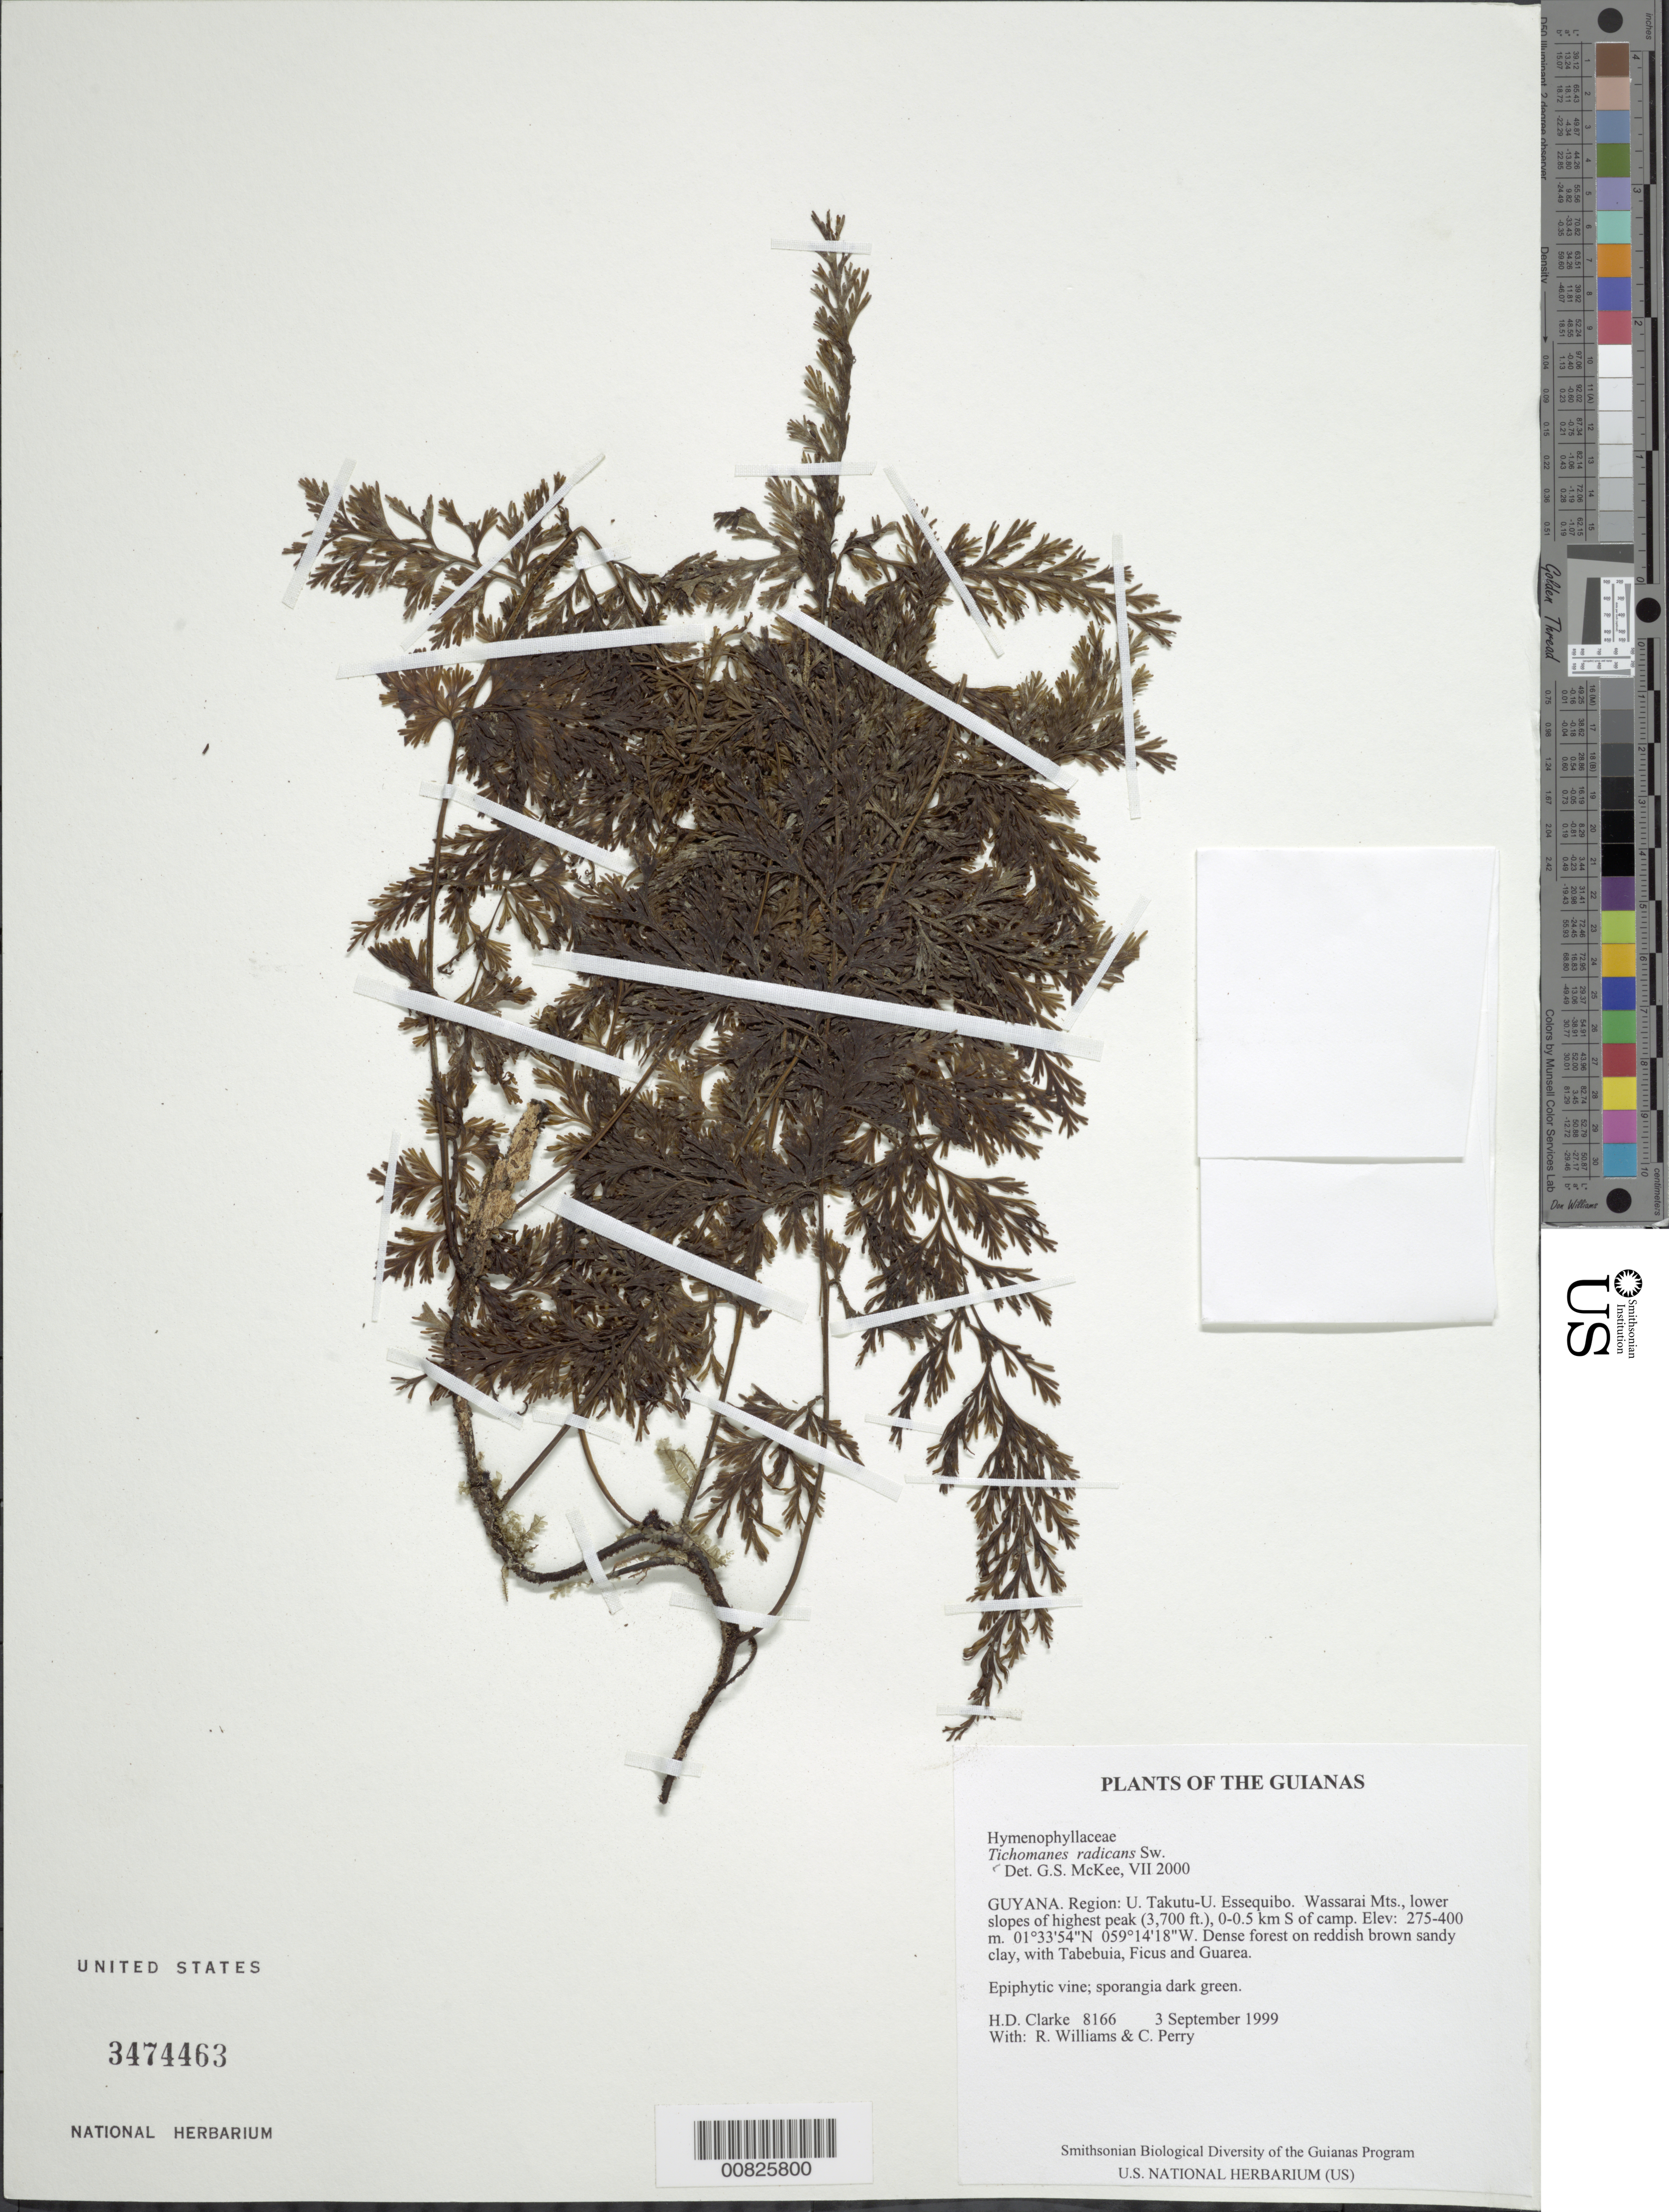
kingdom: Plantae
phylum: Tracheophyta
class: Polypodiopsida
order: Hymenophyllales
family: Hymenophyllaceae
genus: Vandenboschia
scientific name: Vandenboschia radicans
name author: (Sw.) Copel.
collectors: H. D. Clarke, R. Williams & C. Perry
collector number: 8166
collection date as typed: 3 September 1999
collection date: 1999-09-03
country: Guyana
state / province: U. Takutu-U. Essequibo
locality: Wassarai Mts., lower slopes of highest peak (3,700 ft.), 0-0.5 km S of camp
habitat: Dense forest on reddish brown sandy clay, with Tabebuia, Ficus and Guarea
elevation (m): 275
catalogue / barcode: US 3474463